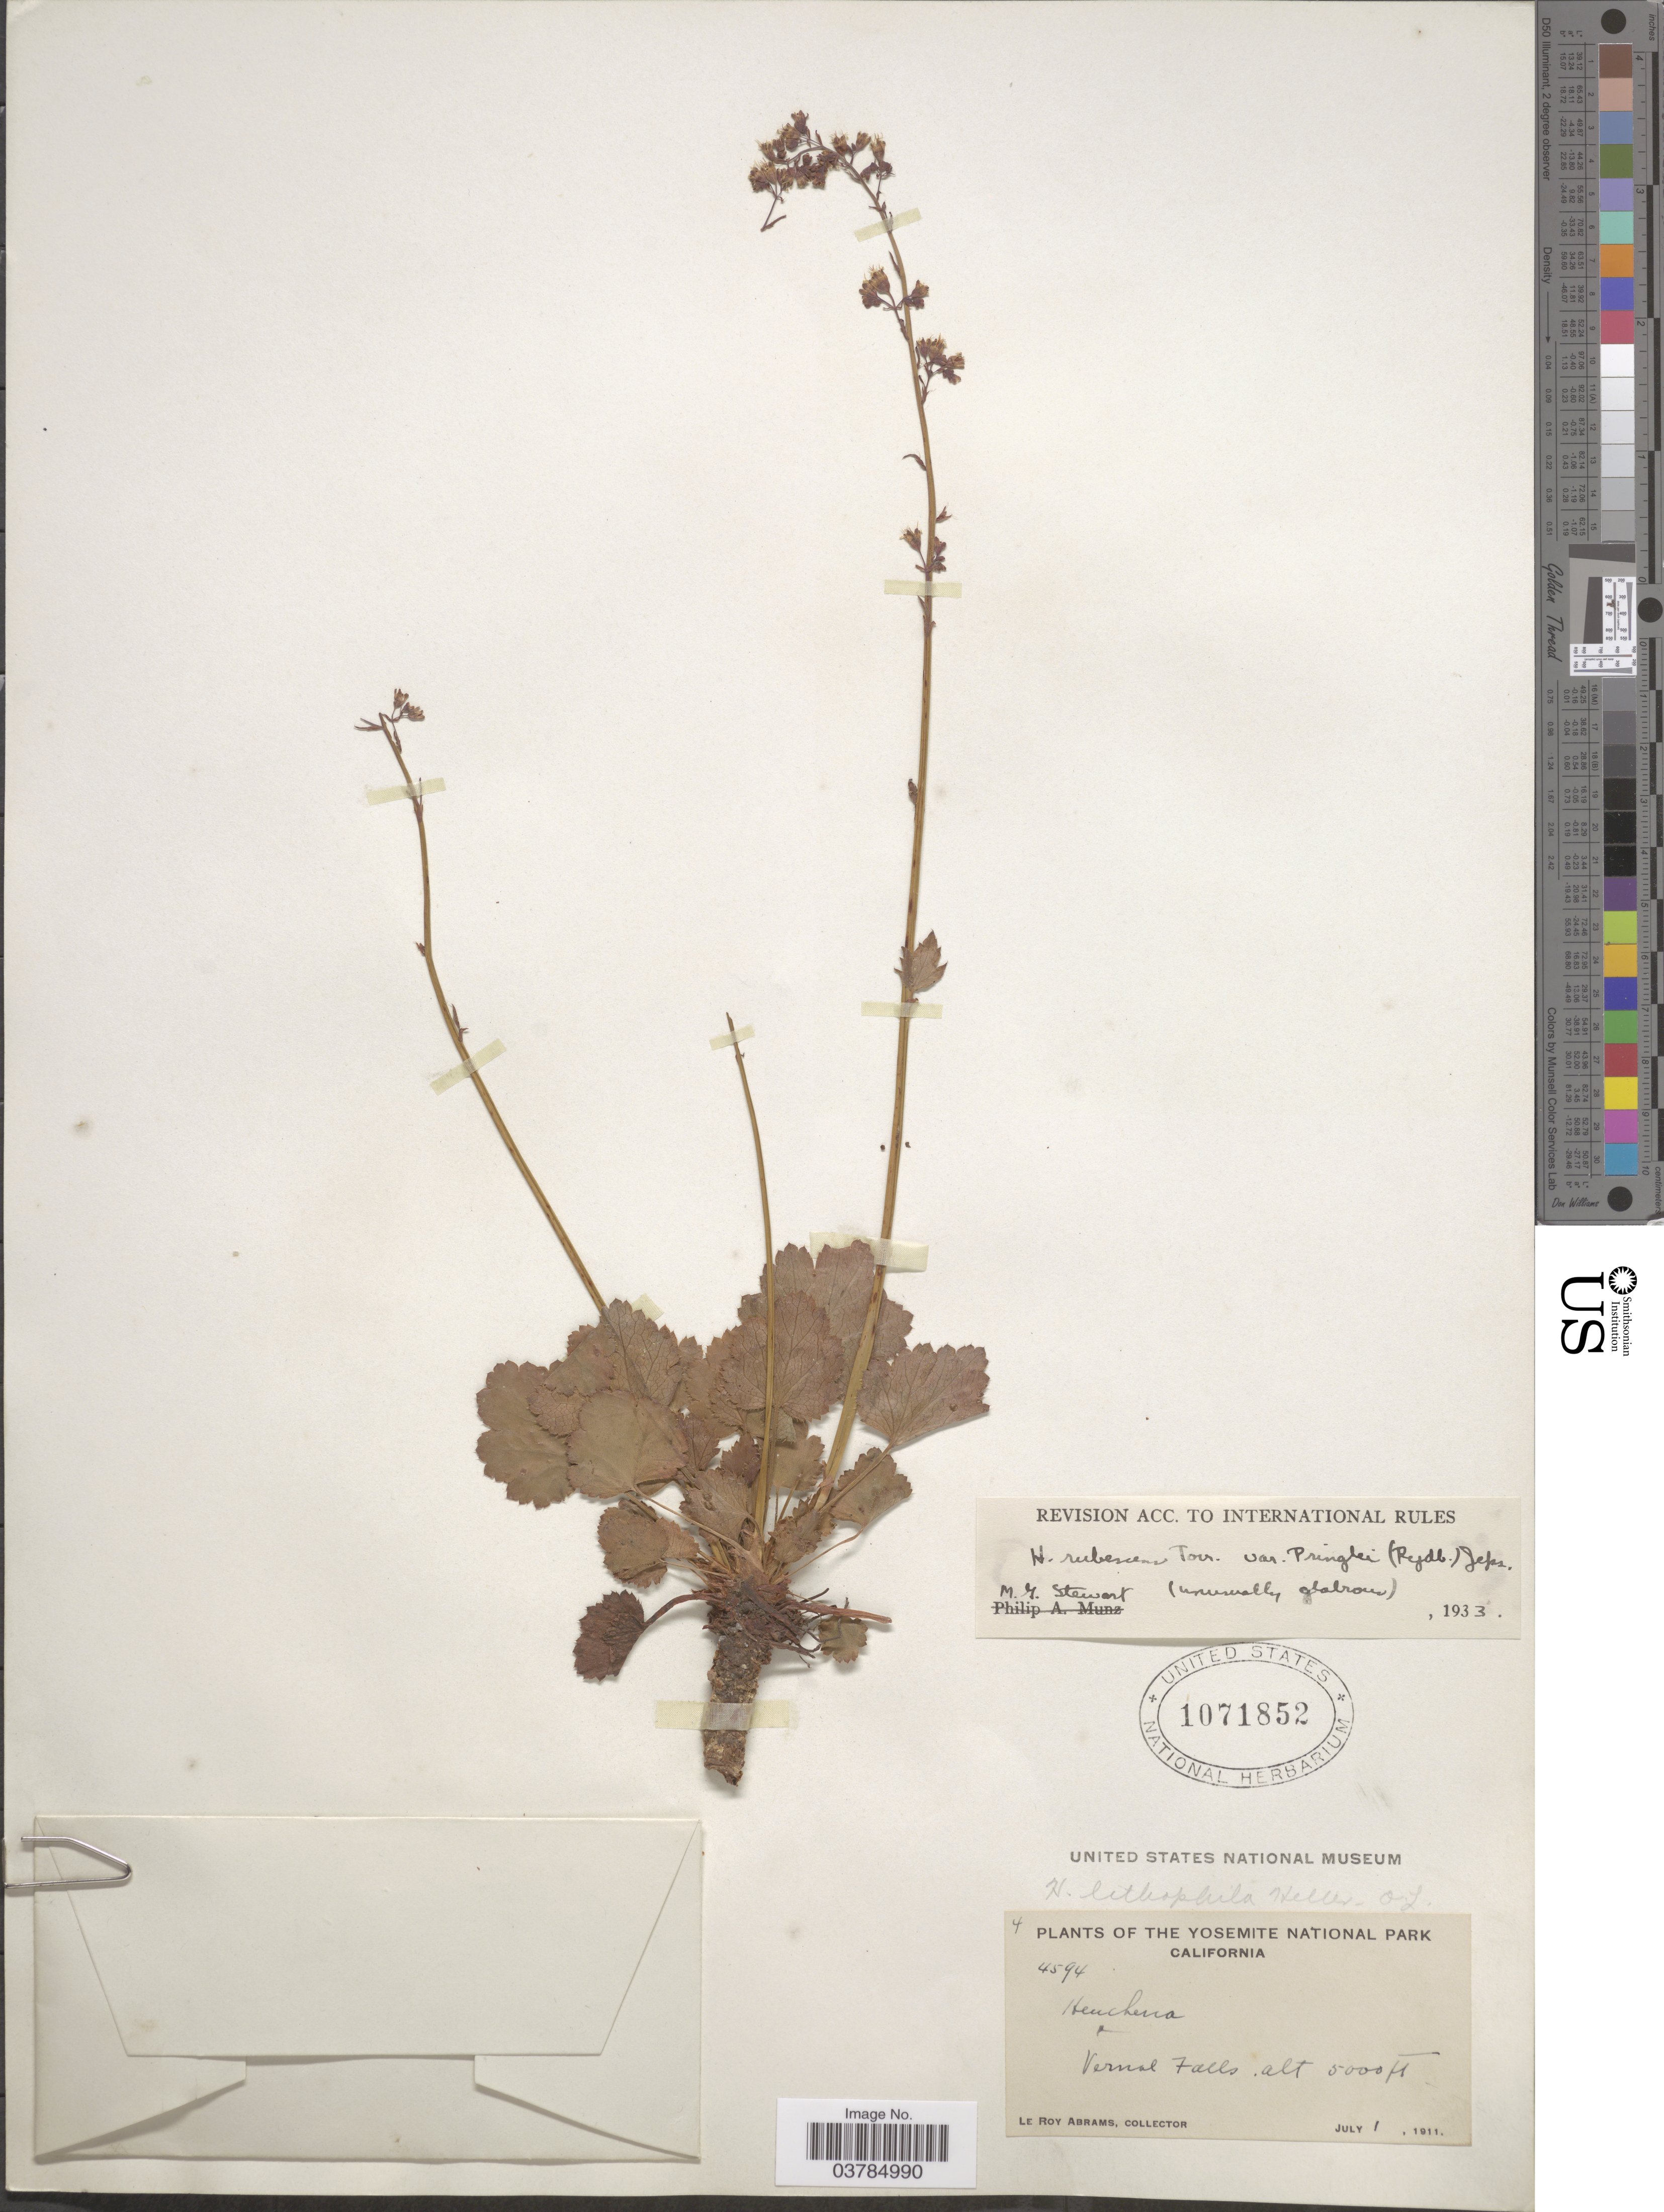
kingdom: Plantae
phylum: Tracheophyta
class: Magnoliopsida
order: Saxifragales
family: Saxifragaceae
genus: Heuchera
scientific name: Heuchera pringlei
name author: Rydb.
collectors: L. Abrams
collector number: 4594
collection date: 1911-07-01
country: United States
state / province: California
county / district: Mariposa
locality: The Yosemite National Park. Vernal Falls.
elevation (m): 1524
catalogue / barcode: US 1071852